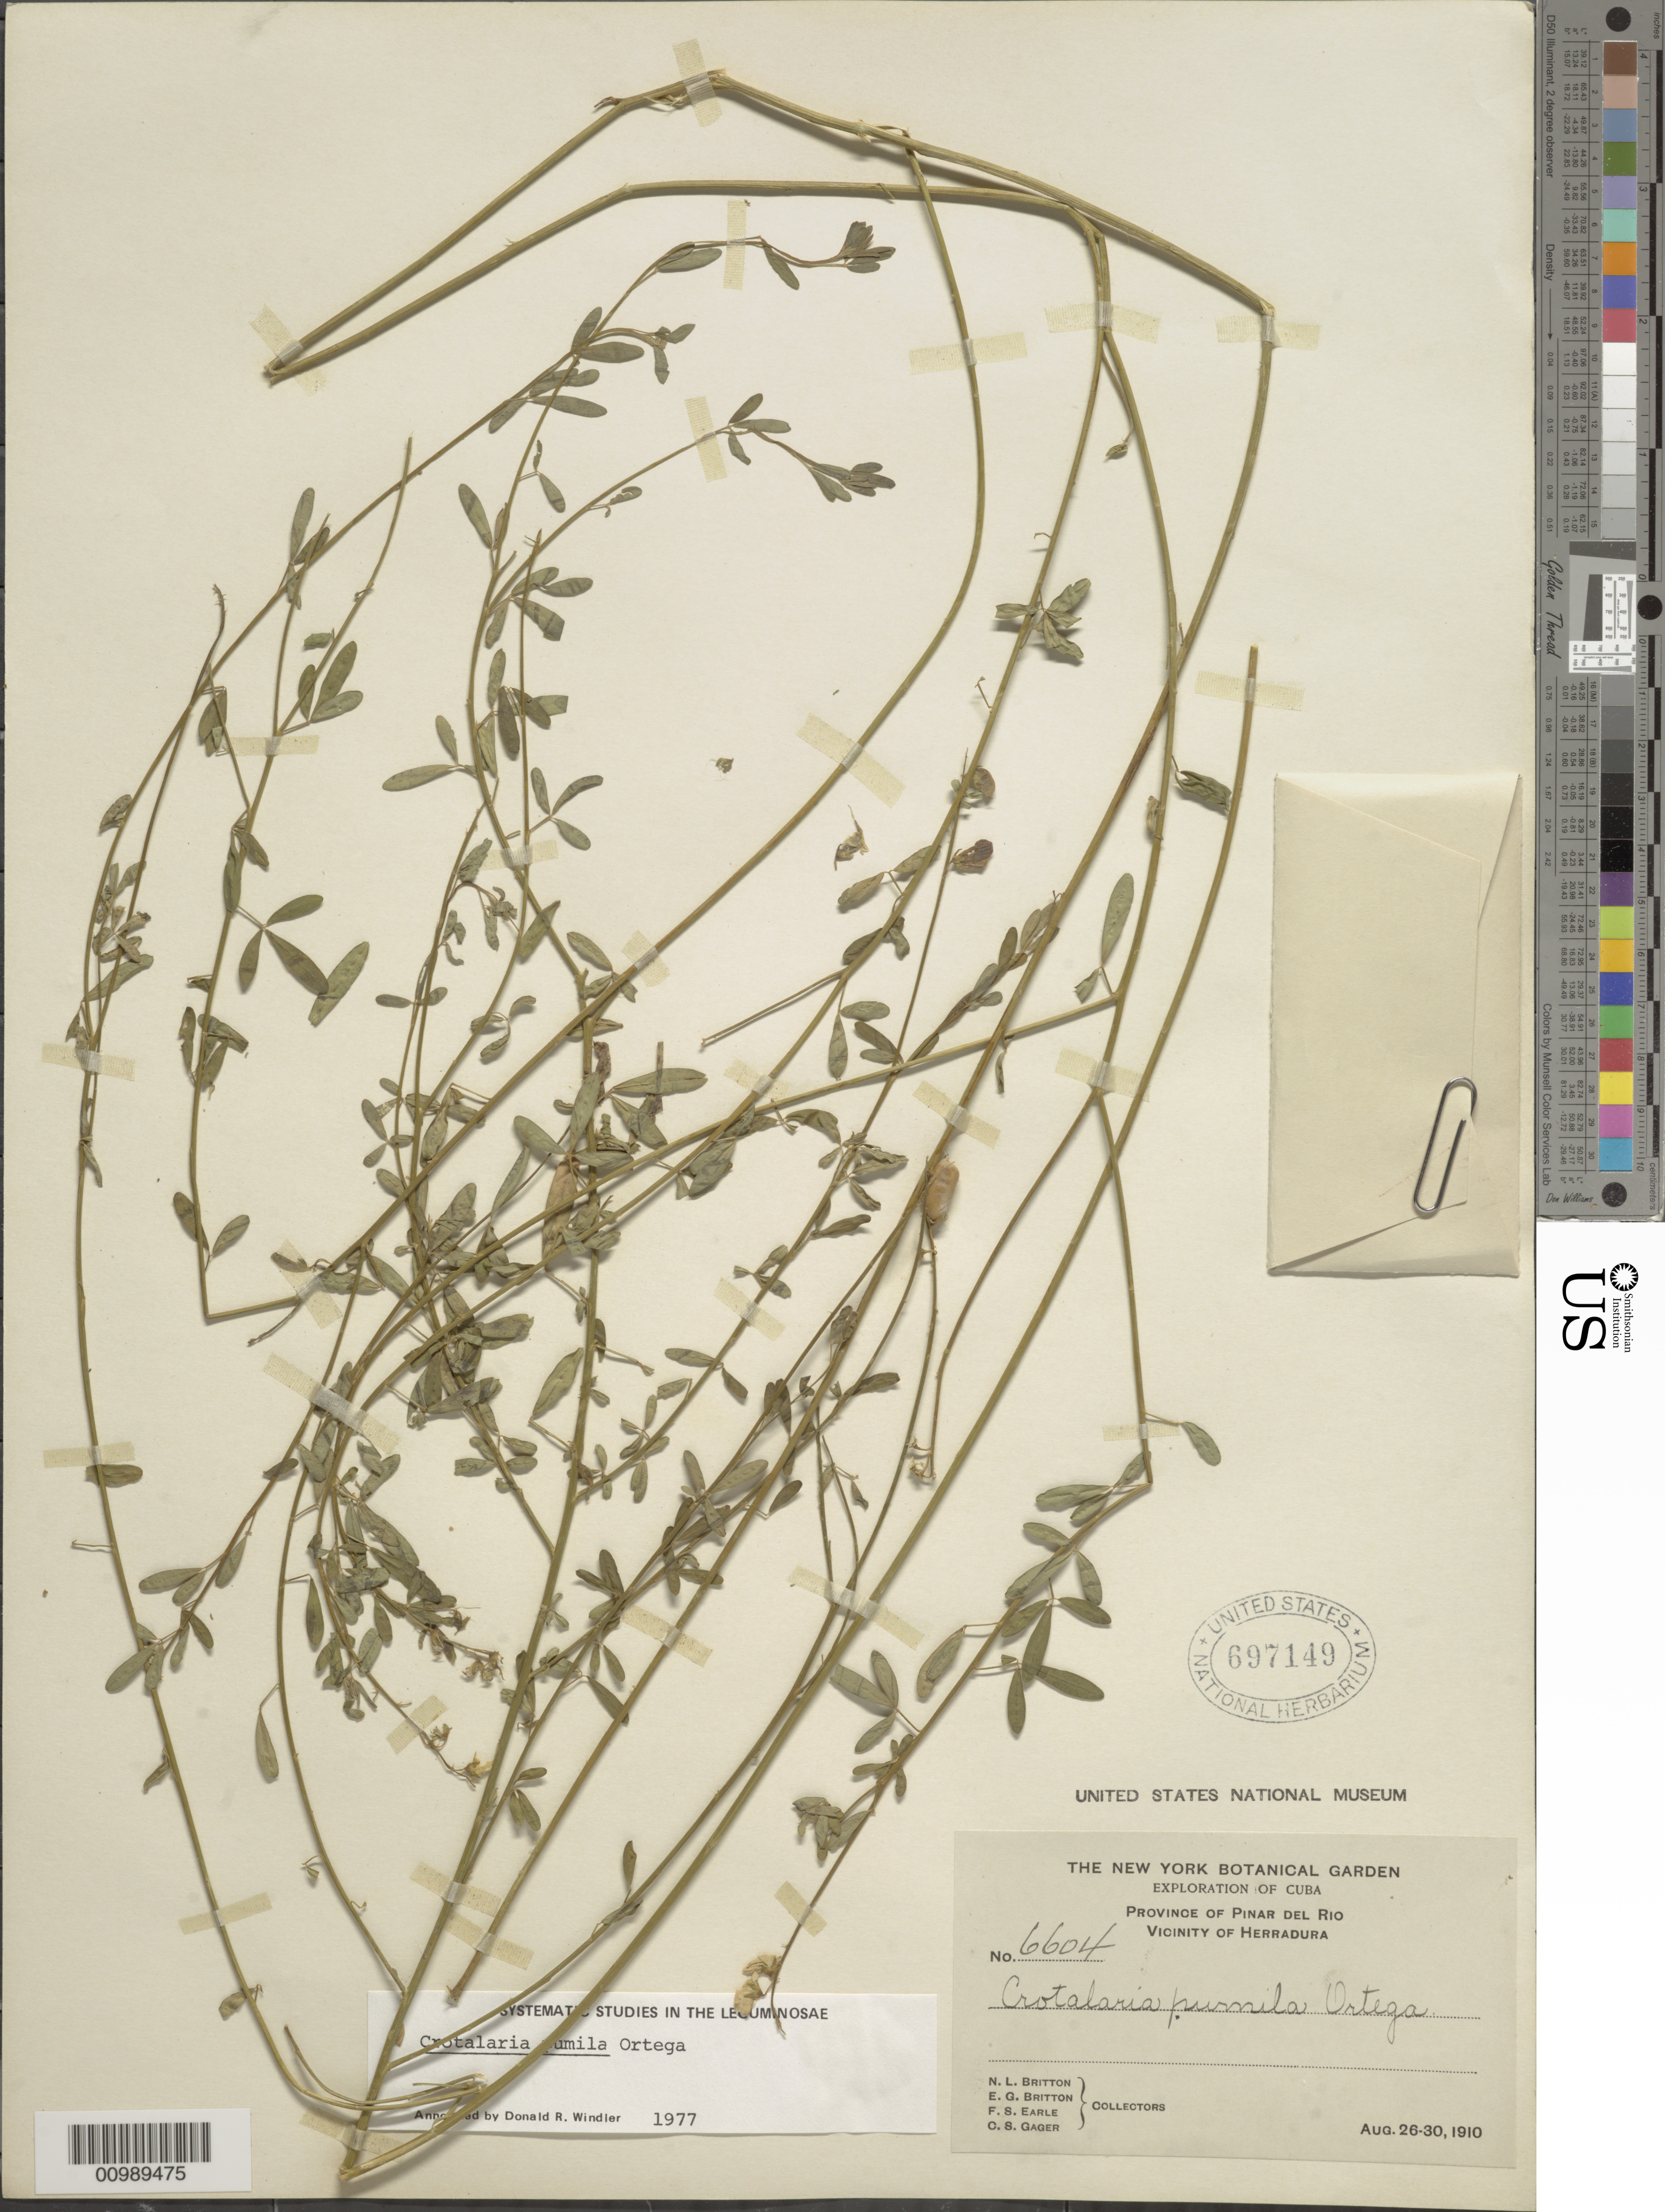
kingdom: Plantae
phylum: Tracheophyta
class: Magnoliopsida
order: Fabales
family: Fabaceae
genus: Crotalaria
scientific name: Crotalaria pumila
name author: Ortega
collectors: N. Britton, E. G. Britton, F. S. Earle & C. Gager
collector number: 6604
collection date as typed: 26 Aug 1910 to 30 Aug 1910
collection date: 1910-08-26/1910-08-30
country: Cuba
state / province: Pinar del Rio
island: Cuba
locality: Herradura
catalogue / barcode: US 697149